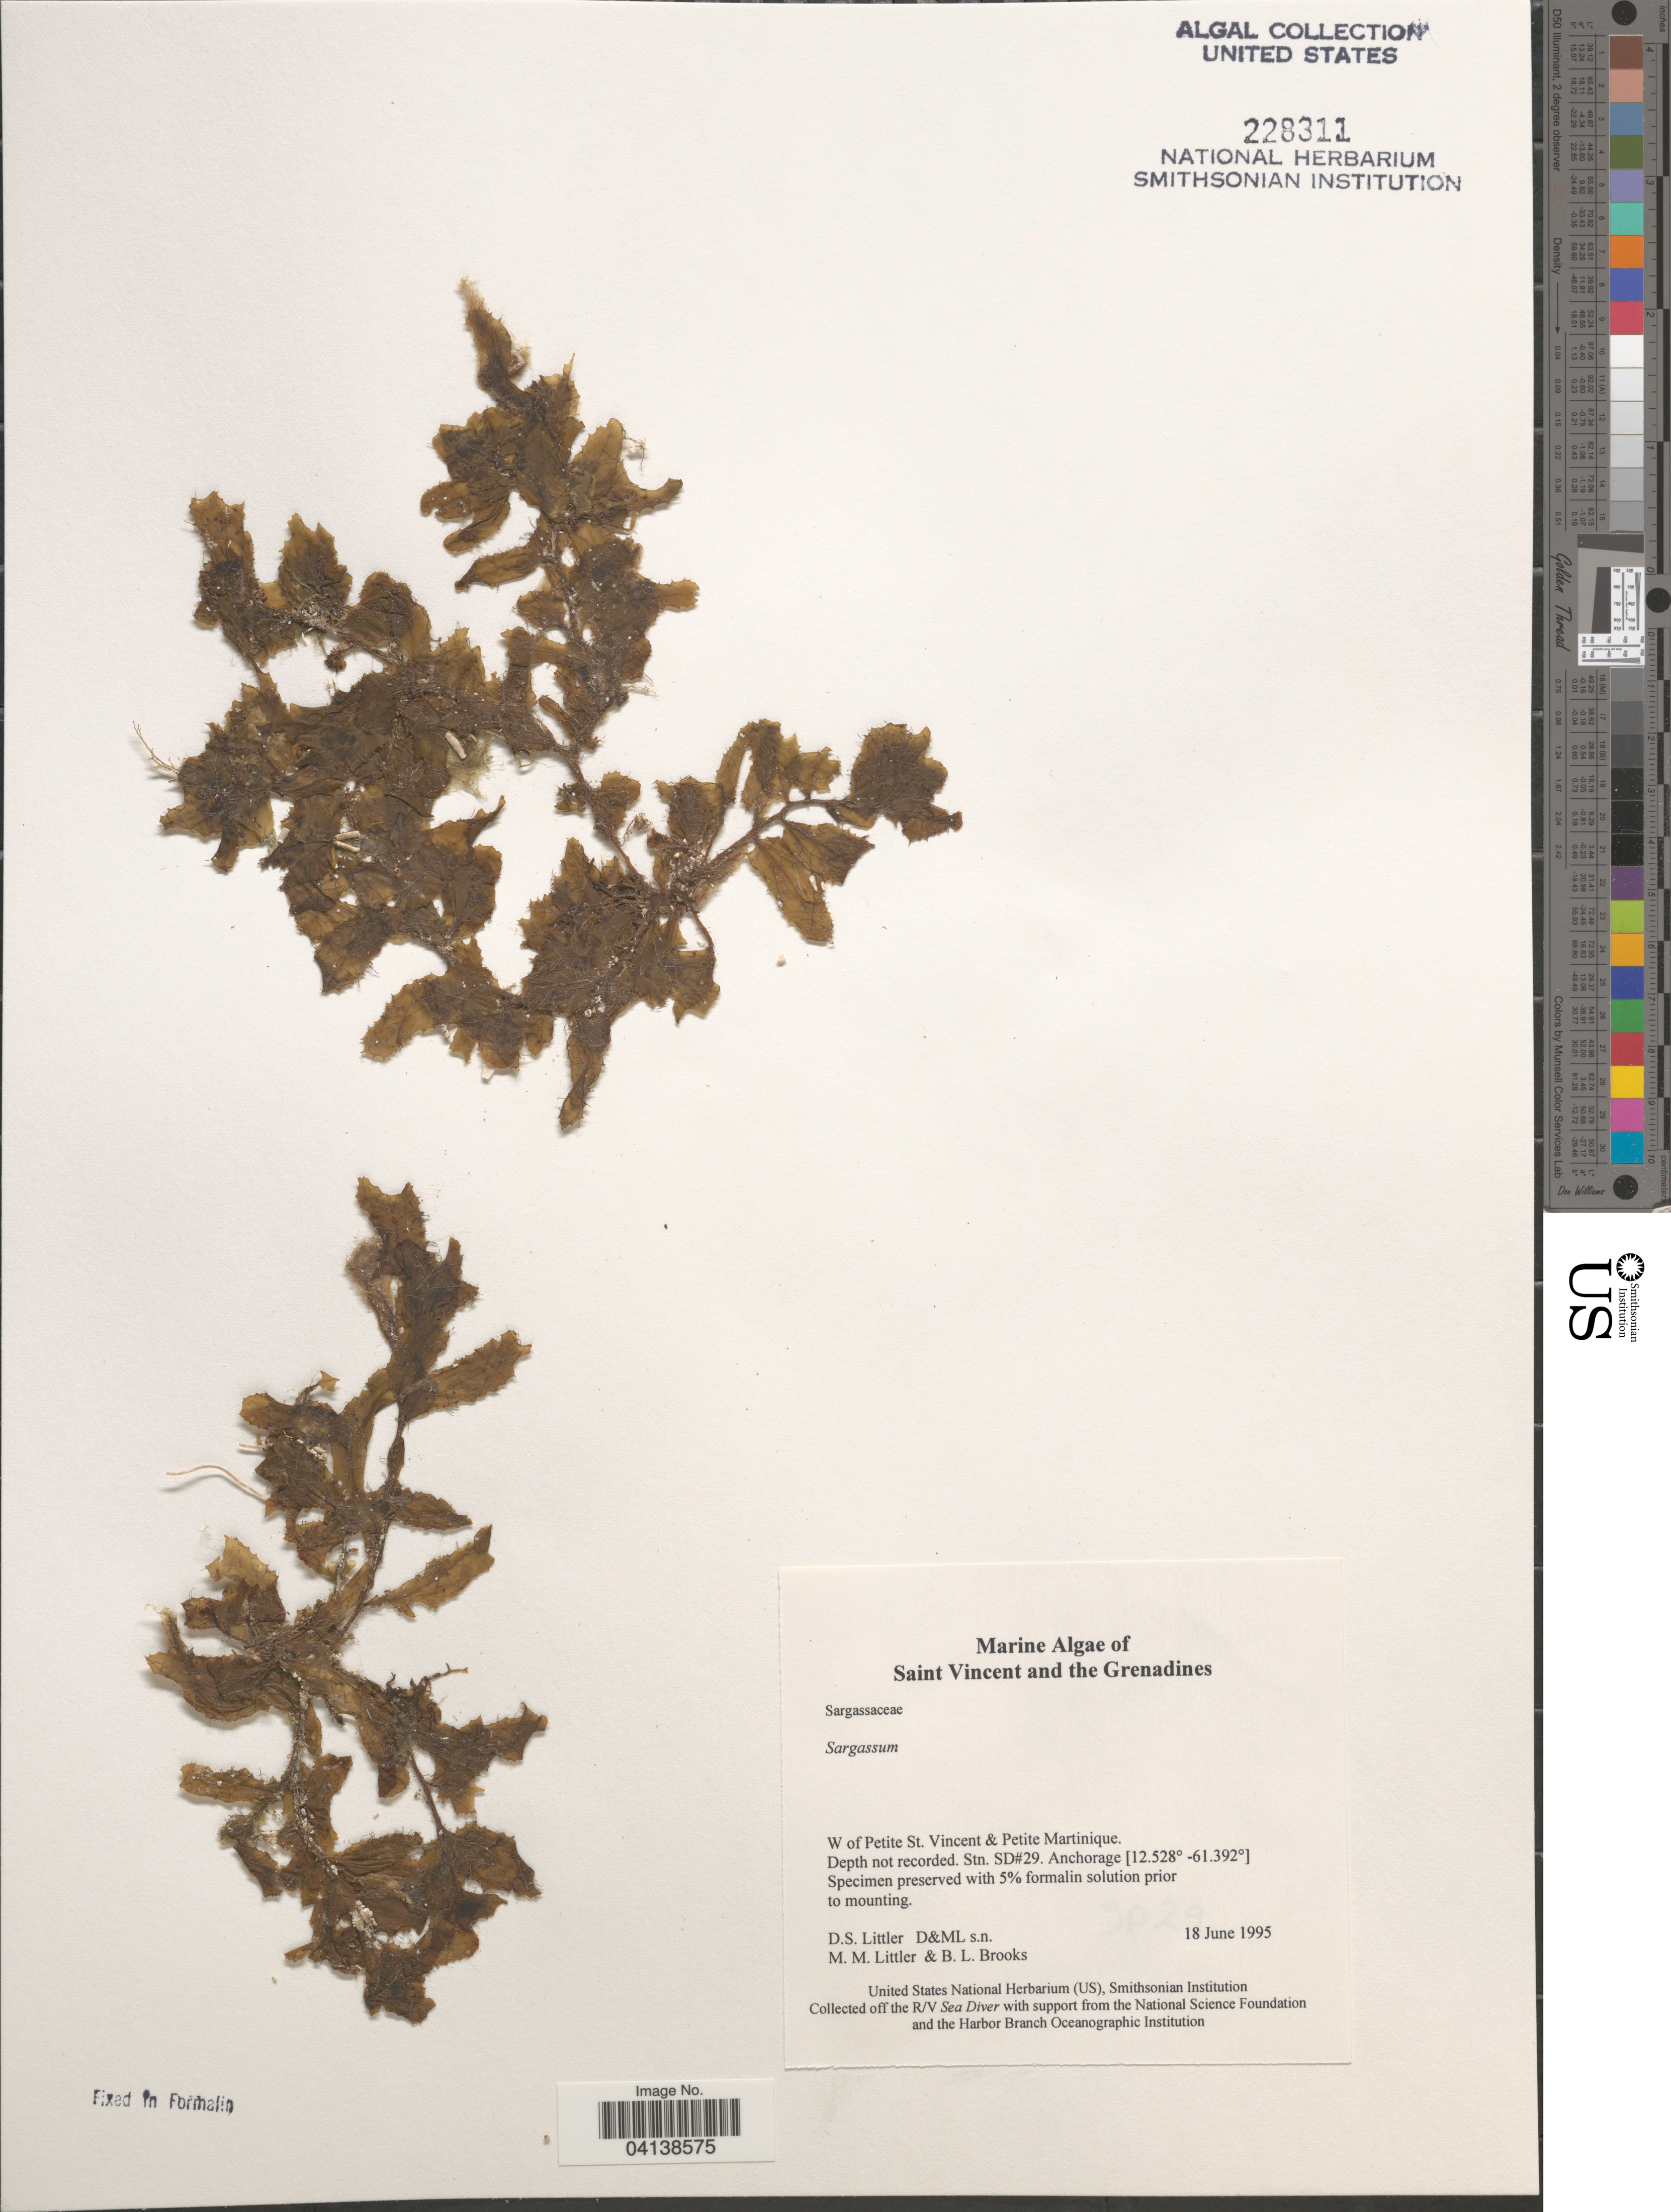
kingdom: Chromista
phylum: Ochrophyta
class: Phaeophyceae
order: Fucales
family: Sargassaceae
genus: Sargassum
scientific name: Sargassum sp.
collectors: D. S. Littler & B. Brooks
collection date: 1995-06-18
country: St. Vincent - Grenadines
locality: Saint Vincent and the Grenadines. W of Petite St. Vincent & Petite Martinique. Stn. SD#29.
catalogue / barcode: US 228311